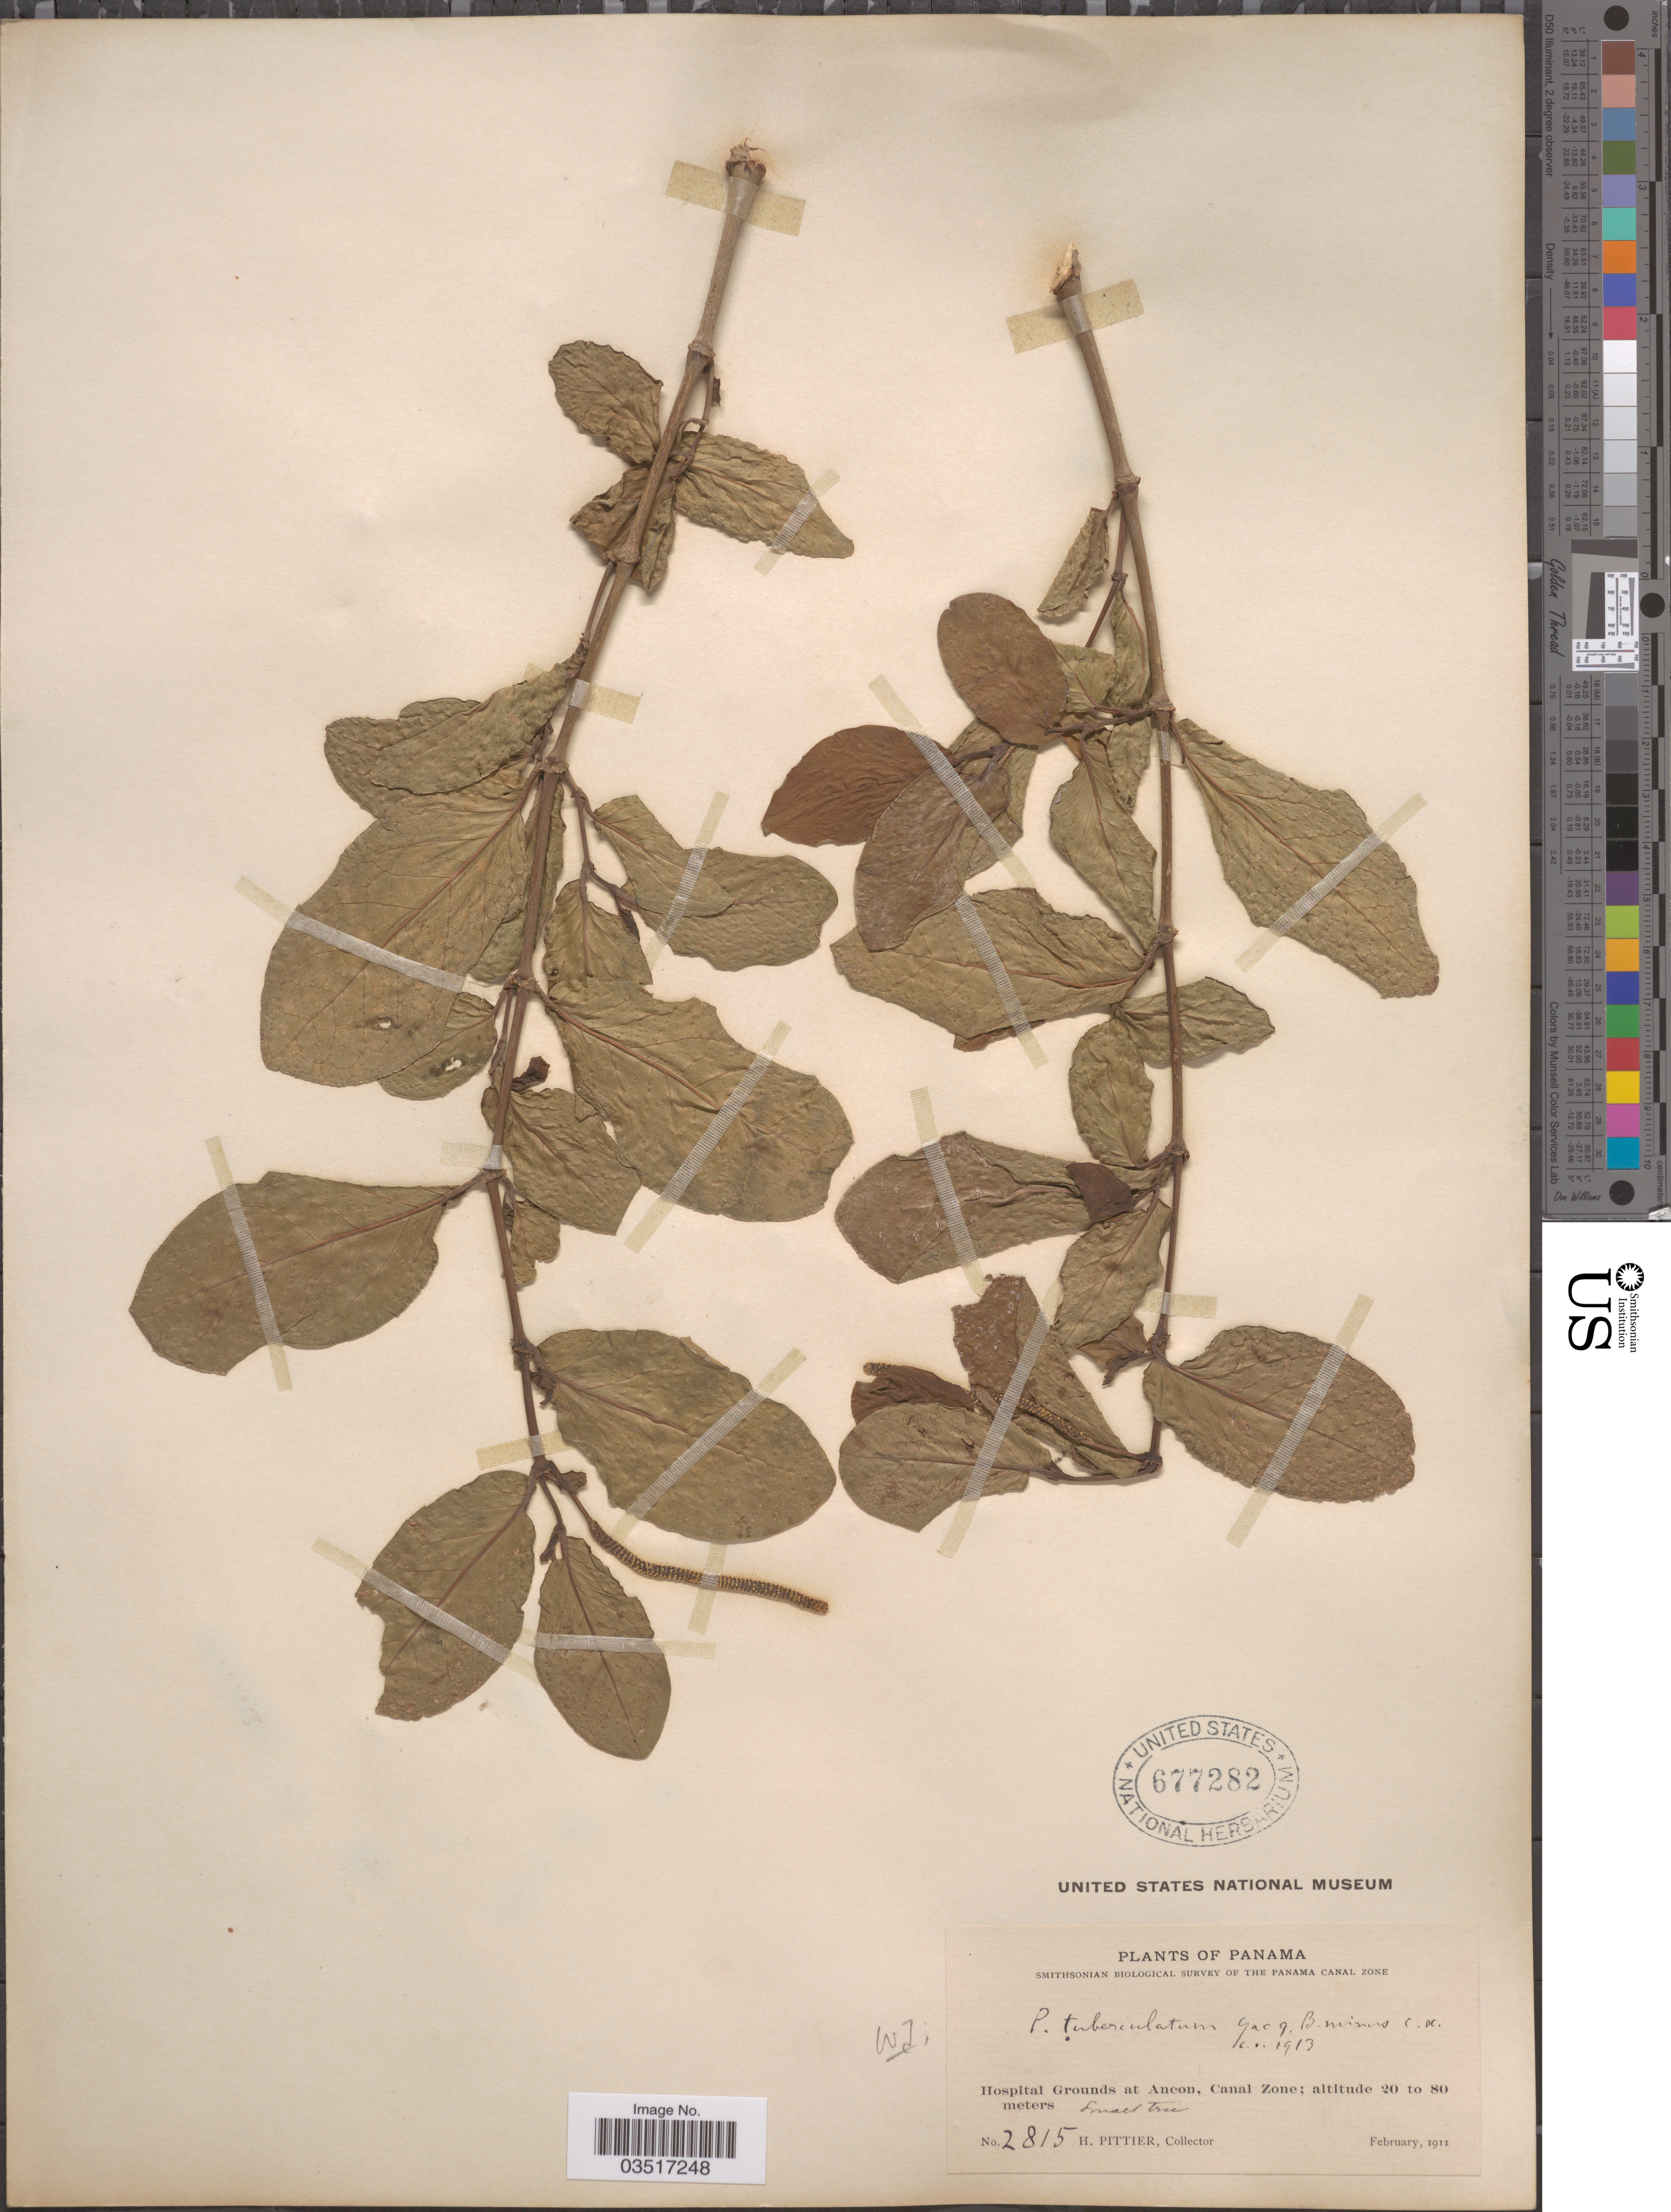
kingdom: Plantae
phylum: Tracheophyta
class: Magnoliopsida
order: Piperales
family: Piperaceae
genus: Piper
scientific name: Piper tuberculatum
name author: Jacq.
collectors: H. F. Pittier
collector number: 2815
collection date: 1911-02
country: Panama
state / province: Colón / Panamá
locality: Hospital Grounds at Ancon, Canal Zone.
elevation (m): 20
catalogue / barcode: US 677282